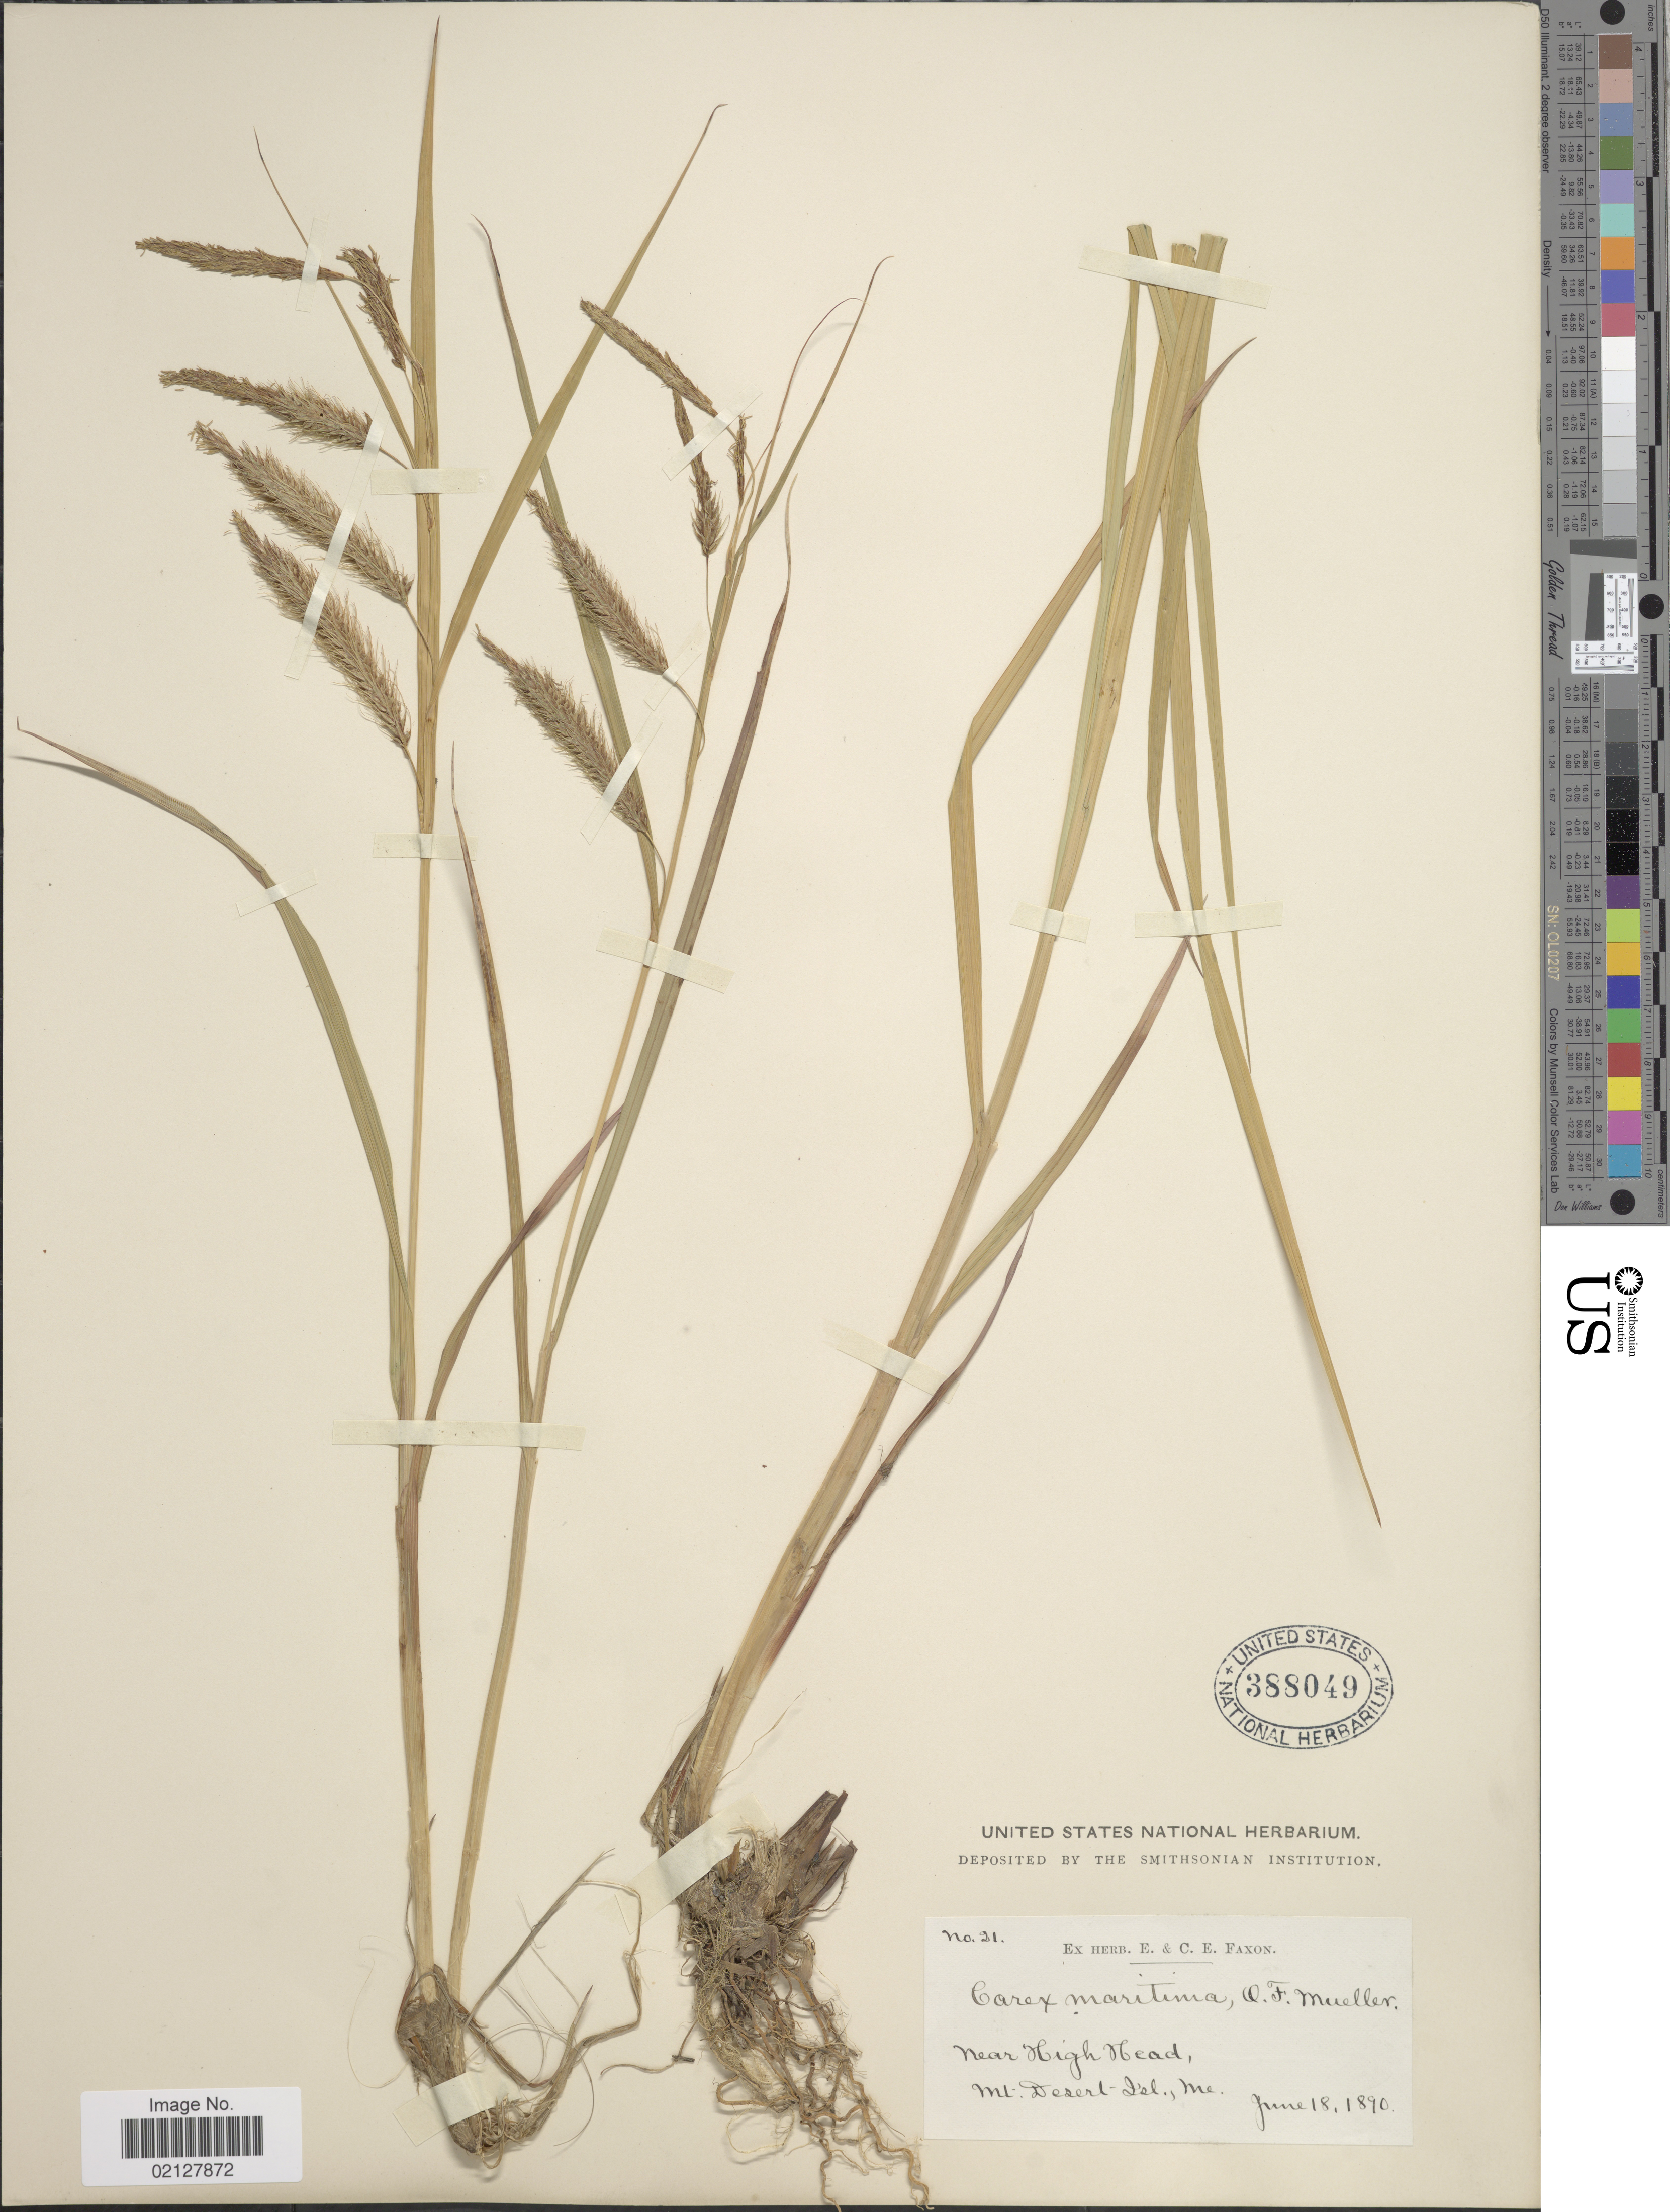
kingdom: Plantae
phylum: Tracheophyta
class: Liliopsida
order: Poales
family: Cyperaceae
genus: Carex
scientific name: Carex paleacea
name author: Schreb. ex Wahlenb.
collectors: ex herb. E. & C.E. Faxon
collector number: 21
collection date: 1890-06-18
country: United States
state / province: Maine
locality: Near High Head, Mt. Desert Isl.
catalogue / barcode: US 388049